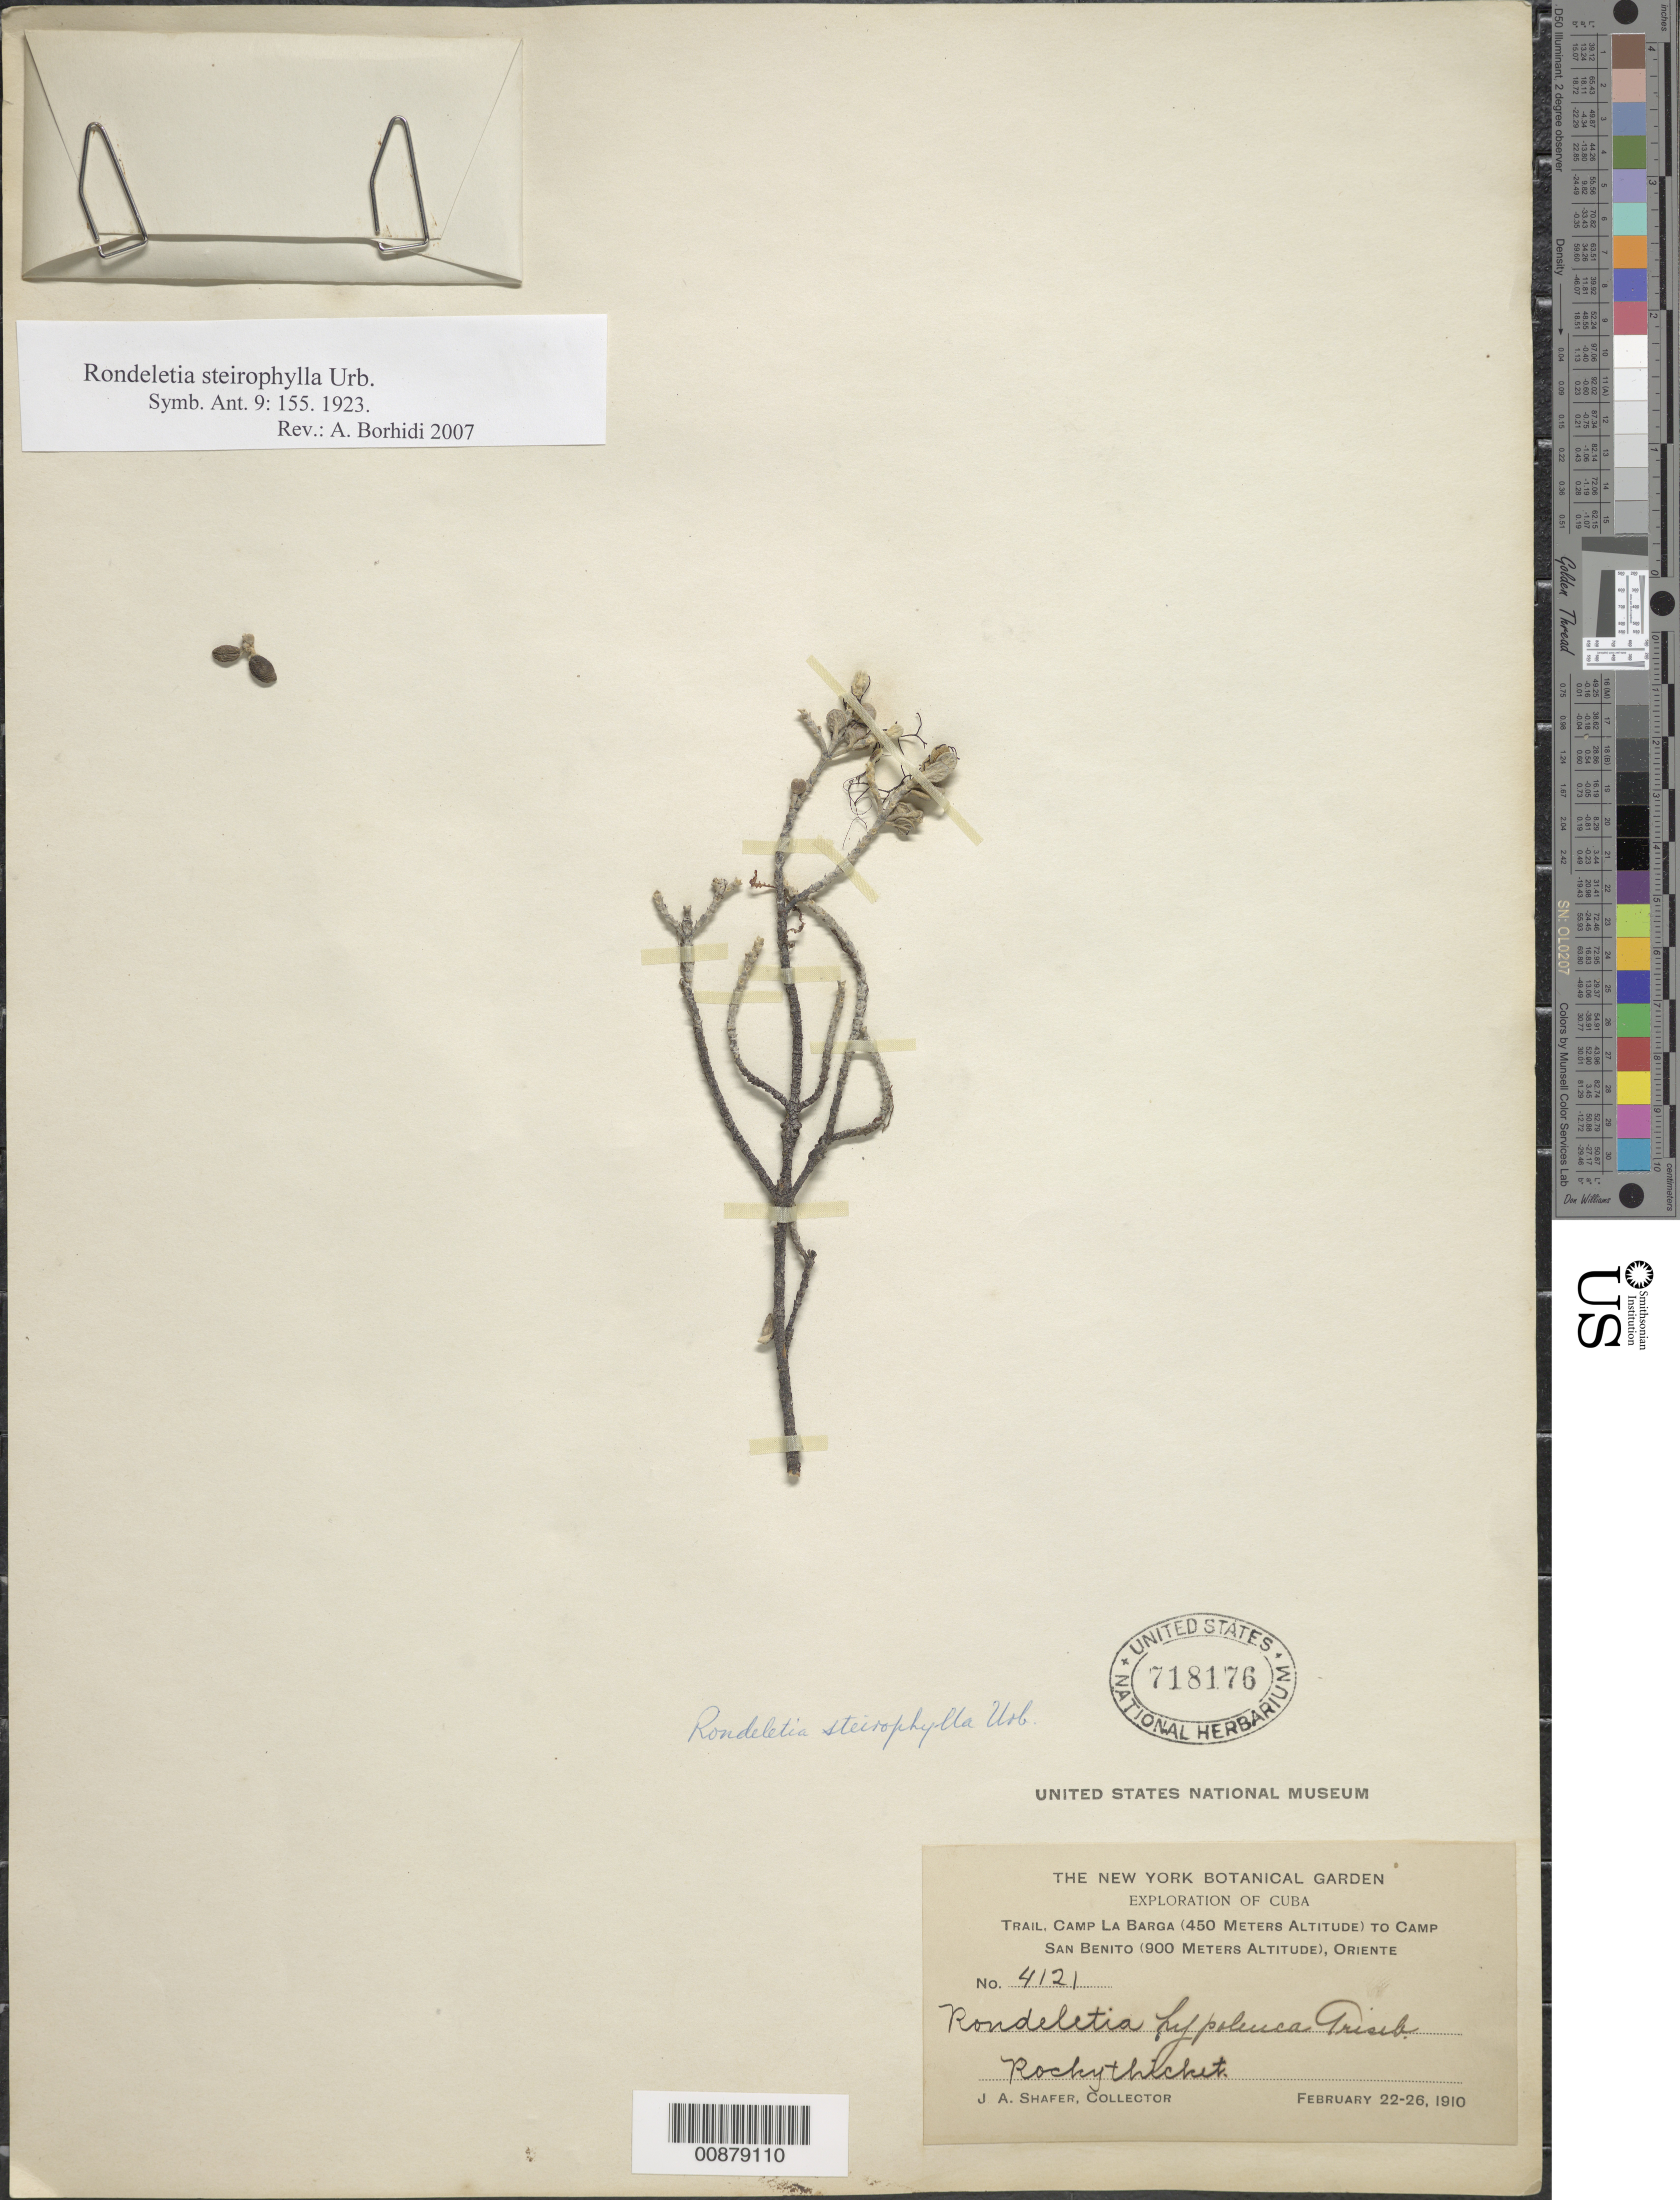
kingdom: Plantae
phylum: Tracheophyta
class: Magnoliopsida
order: Gentianales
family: Rubiaceae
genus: Rondeletia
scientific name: Rondeletia steirophylla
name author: Urb.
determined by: Borhidi, Attila L.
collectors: J. A. Shafer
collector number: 4121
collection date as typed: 22 Feb 1910 to 26 Feb 1910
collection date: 1910-02-22/1910-02-26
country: Cuba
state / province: Oriente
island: Cuba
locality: Camp La Barga to Camp San Benito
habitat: Rocky thicket along trail.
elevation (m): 450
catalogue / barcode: US 718176